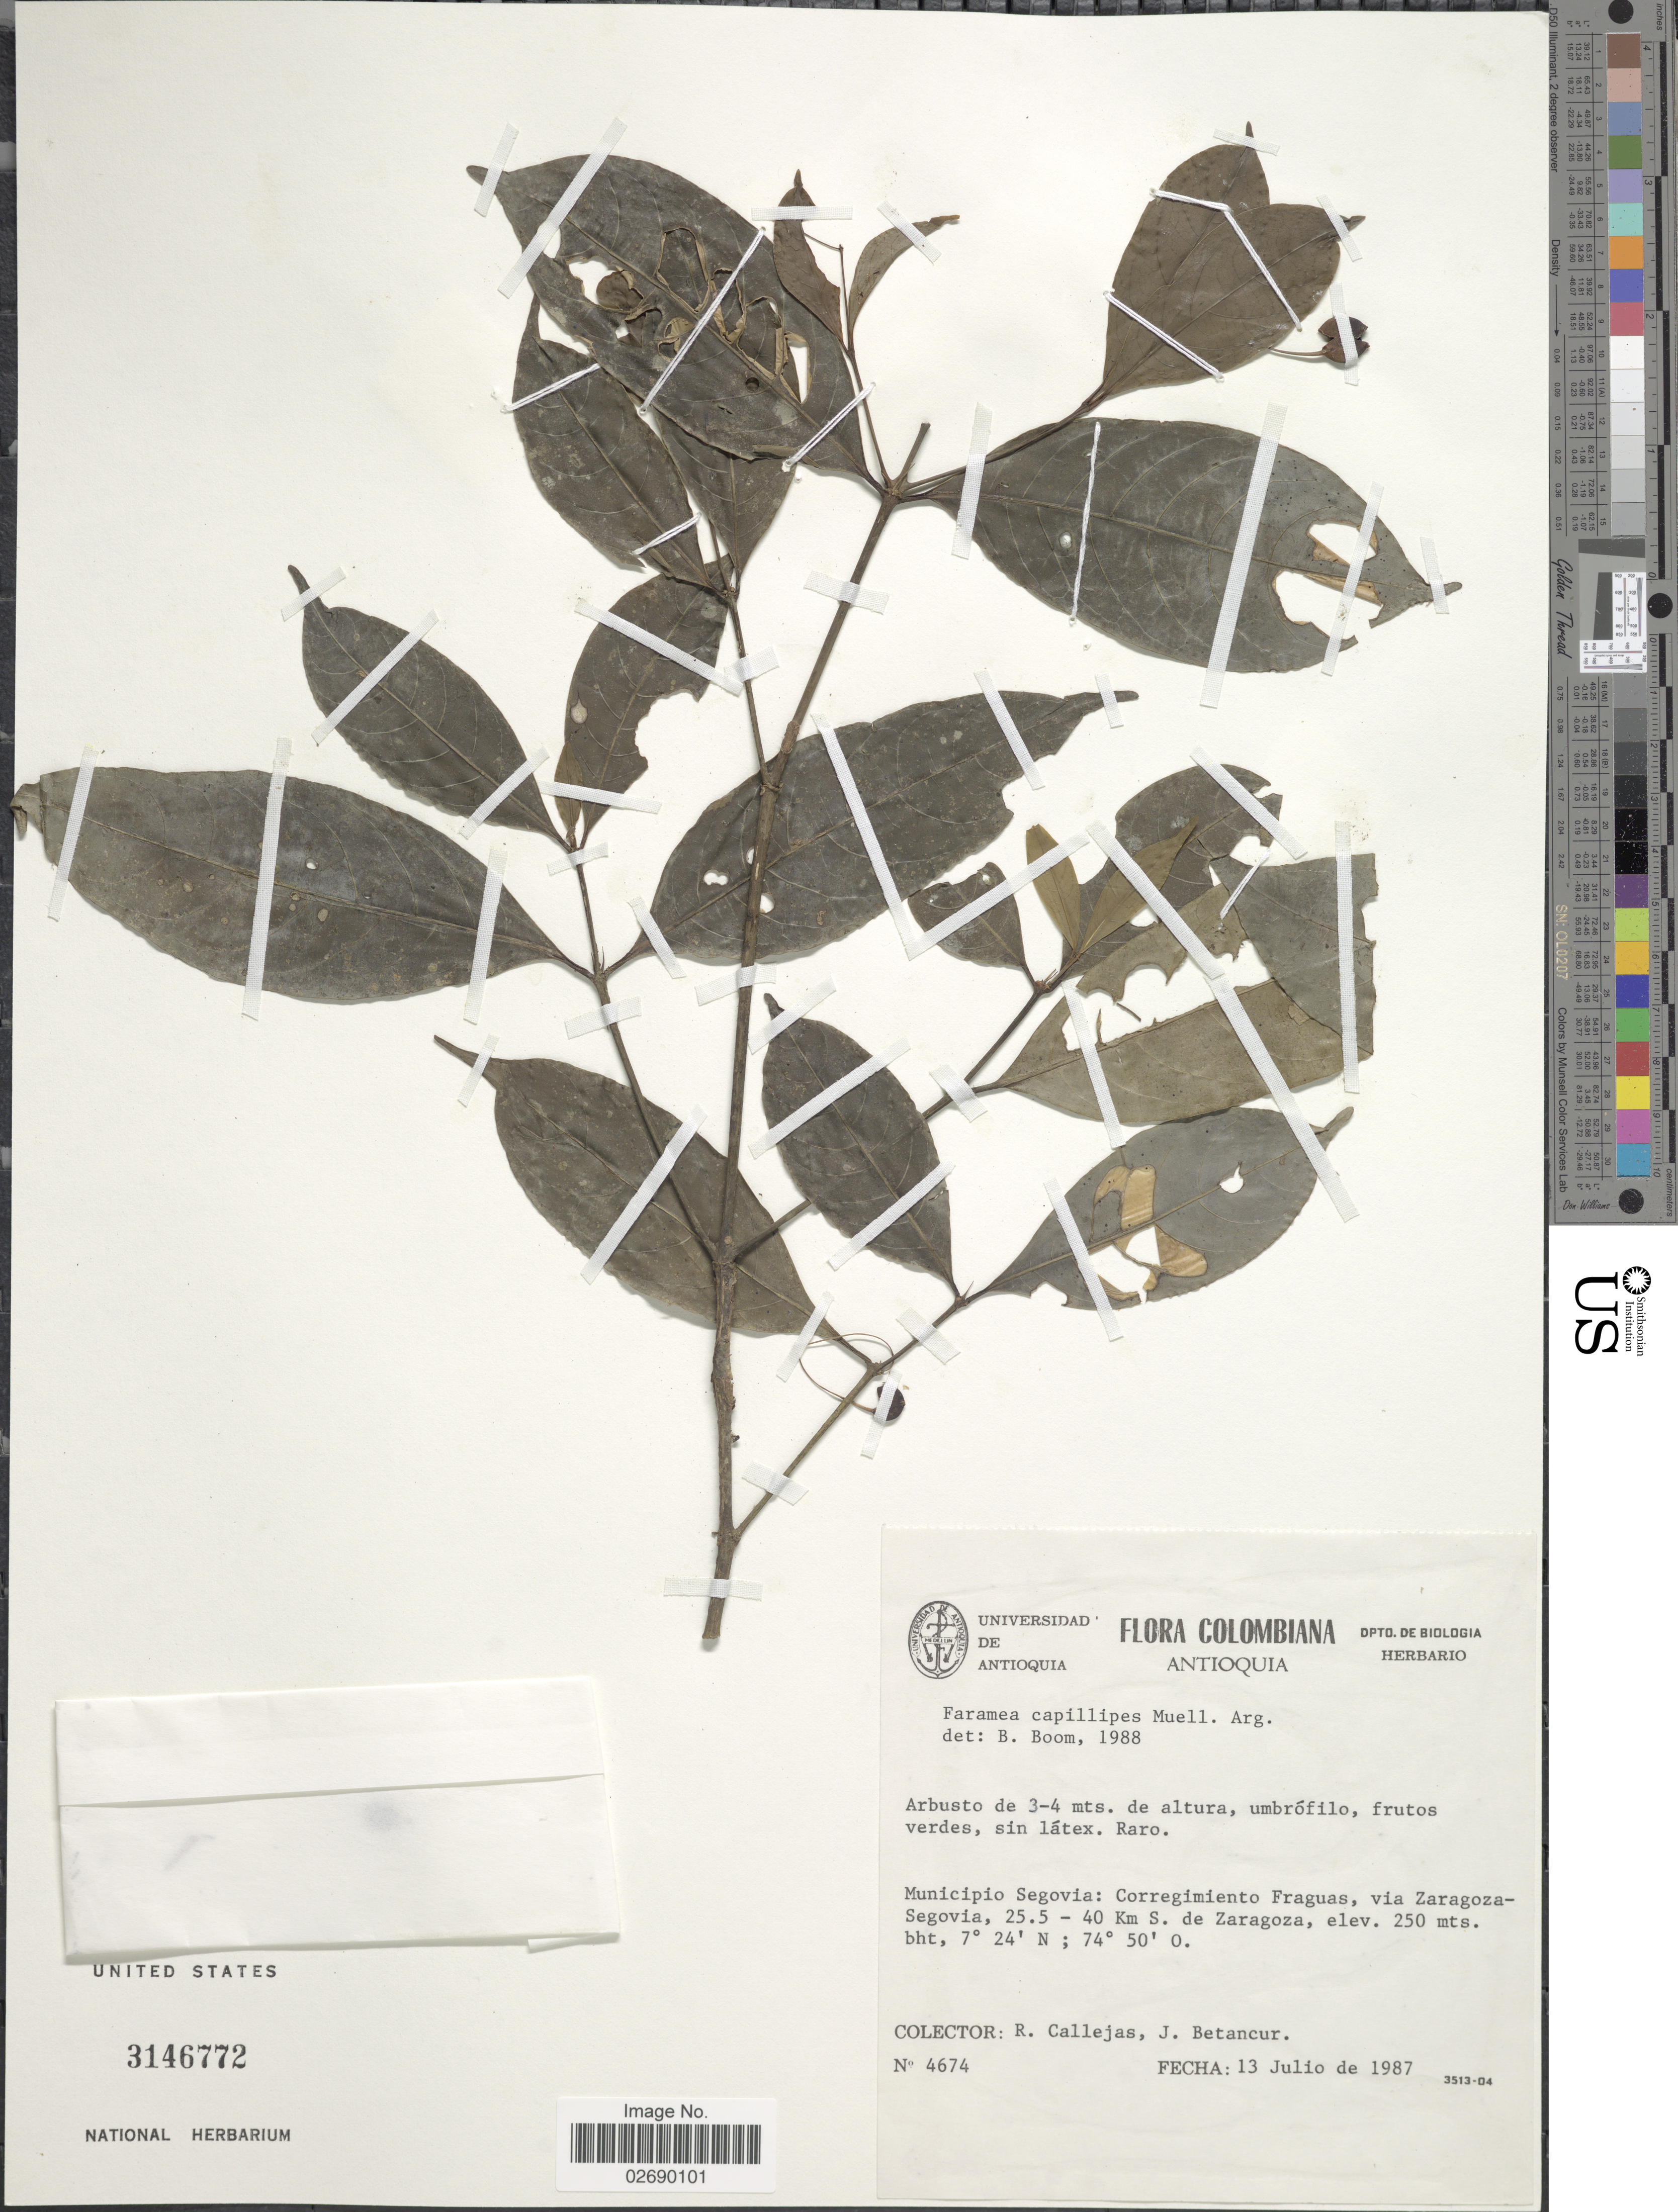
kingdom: Plantae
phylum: Tracheophyta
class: Magnoliopsida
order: Gentianales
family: Rubiaceae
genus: Faramea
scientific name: Faramea capillipes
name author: Müll. Arg.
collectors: R. Callejas & J. Betancur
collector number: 4674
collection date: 1987-07-13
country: Colombia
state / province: Antioquia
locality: Municipio Segovia: Corregimiento Fraguas, via Zaragoza-Segovia 25.5 - 40 Km S. de Zaragoza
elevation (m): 250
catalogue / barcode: US 3146772